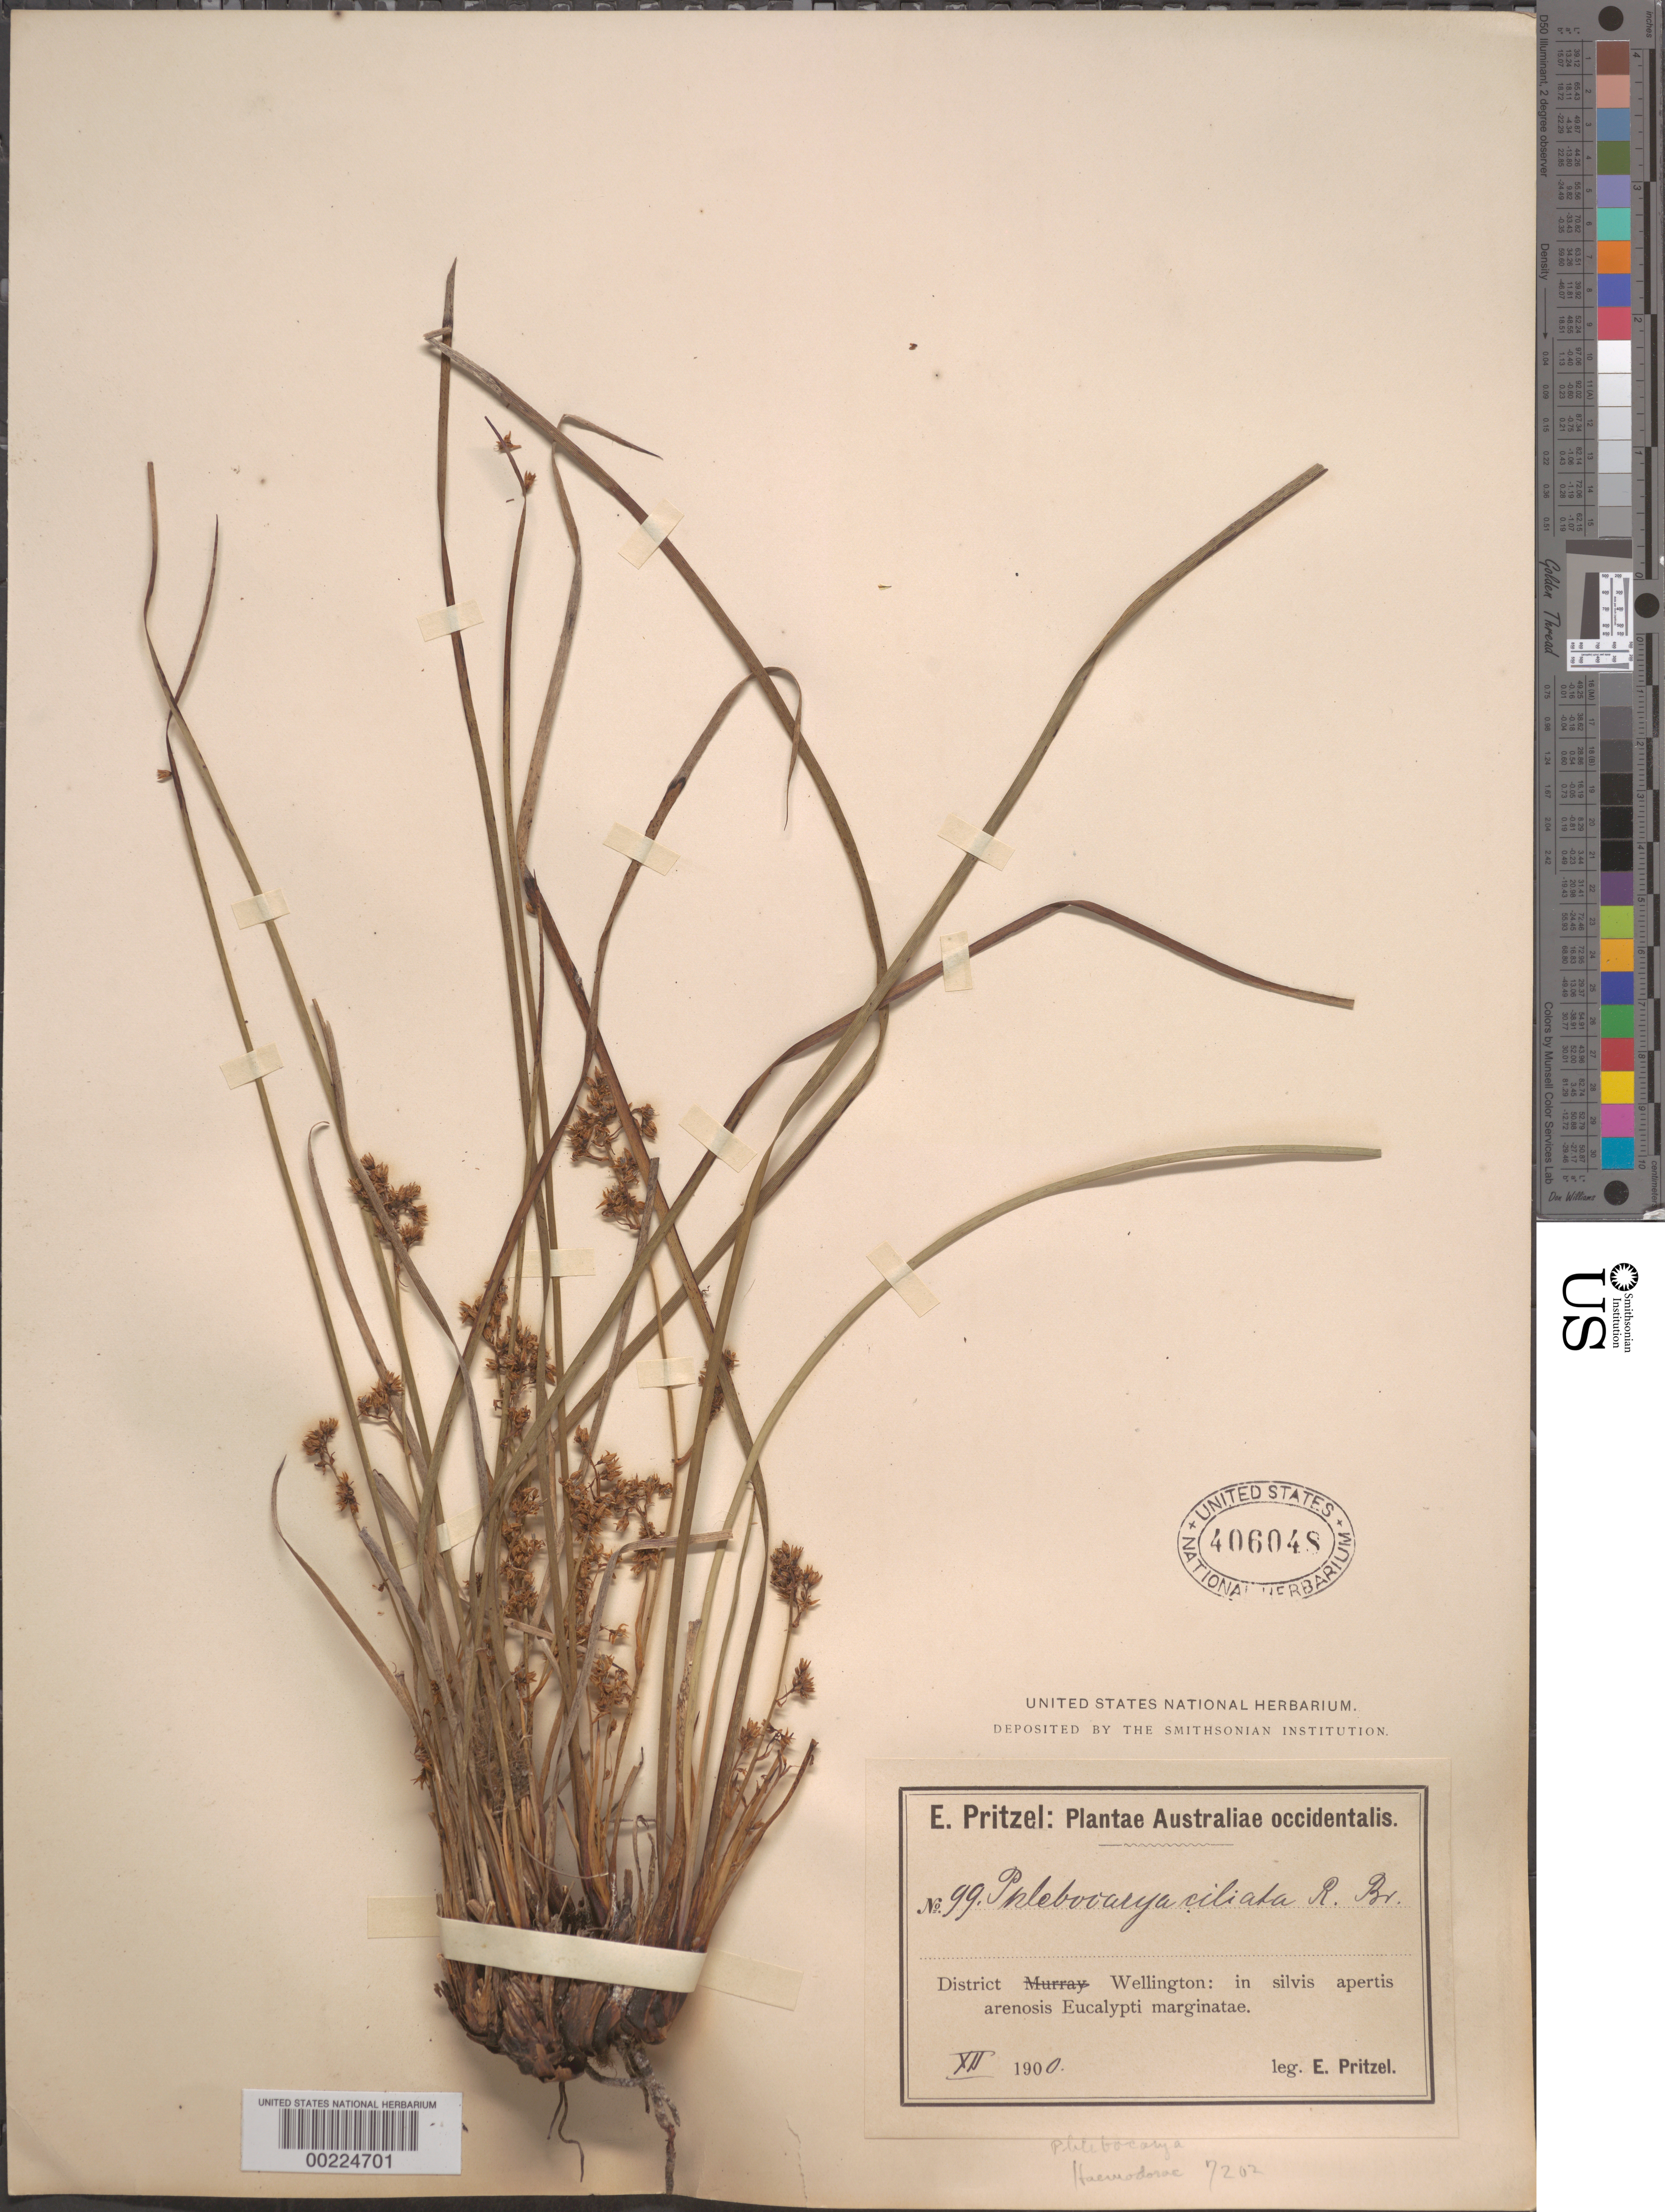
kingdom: Plantae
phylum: Tracheophyta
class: Liliopsida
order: Commelinales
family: Haemodoraceae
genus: Phlebocarya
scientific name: Phlebocarya ciliata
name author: R. Br.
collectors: E. G. Pritzel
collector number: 99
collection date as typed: Dec 1900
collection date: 1900-12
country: Australia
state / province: New South Wales / Victoria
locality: Wellington dist. (?)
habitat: Open woods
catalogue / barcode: US 406048